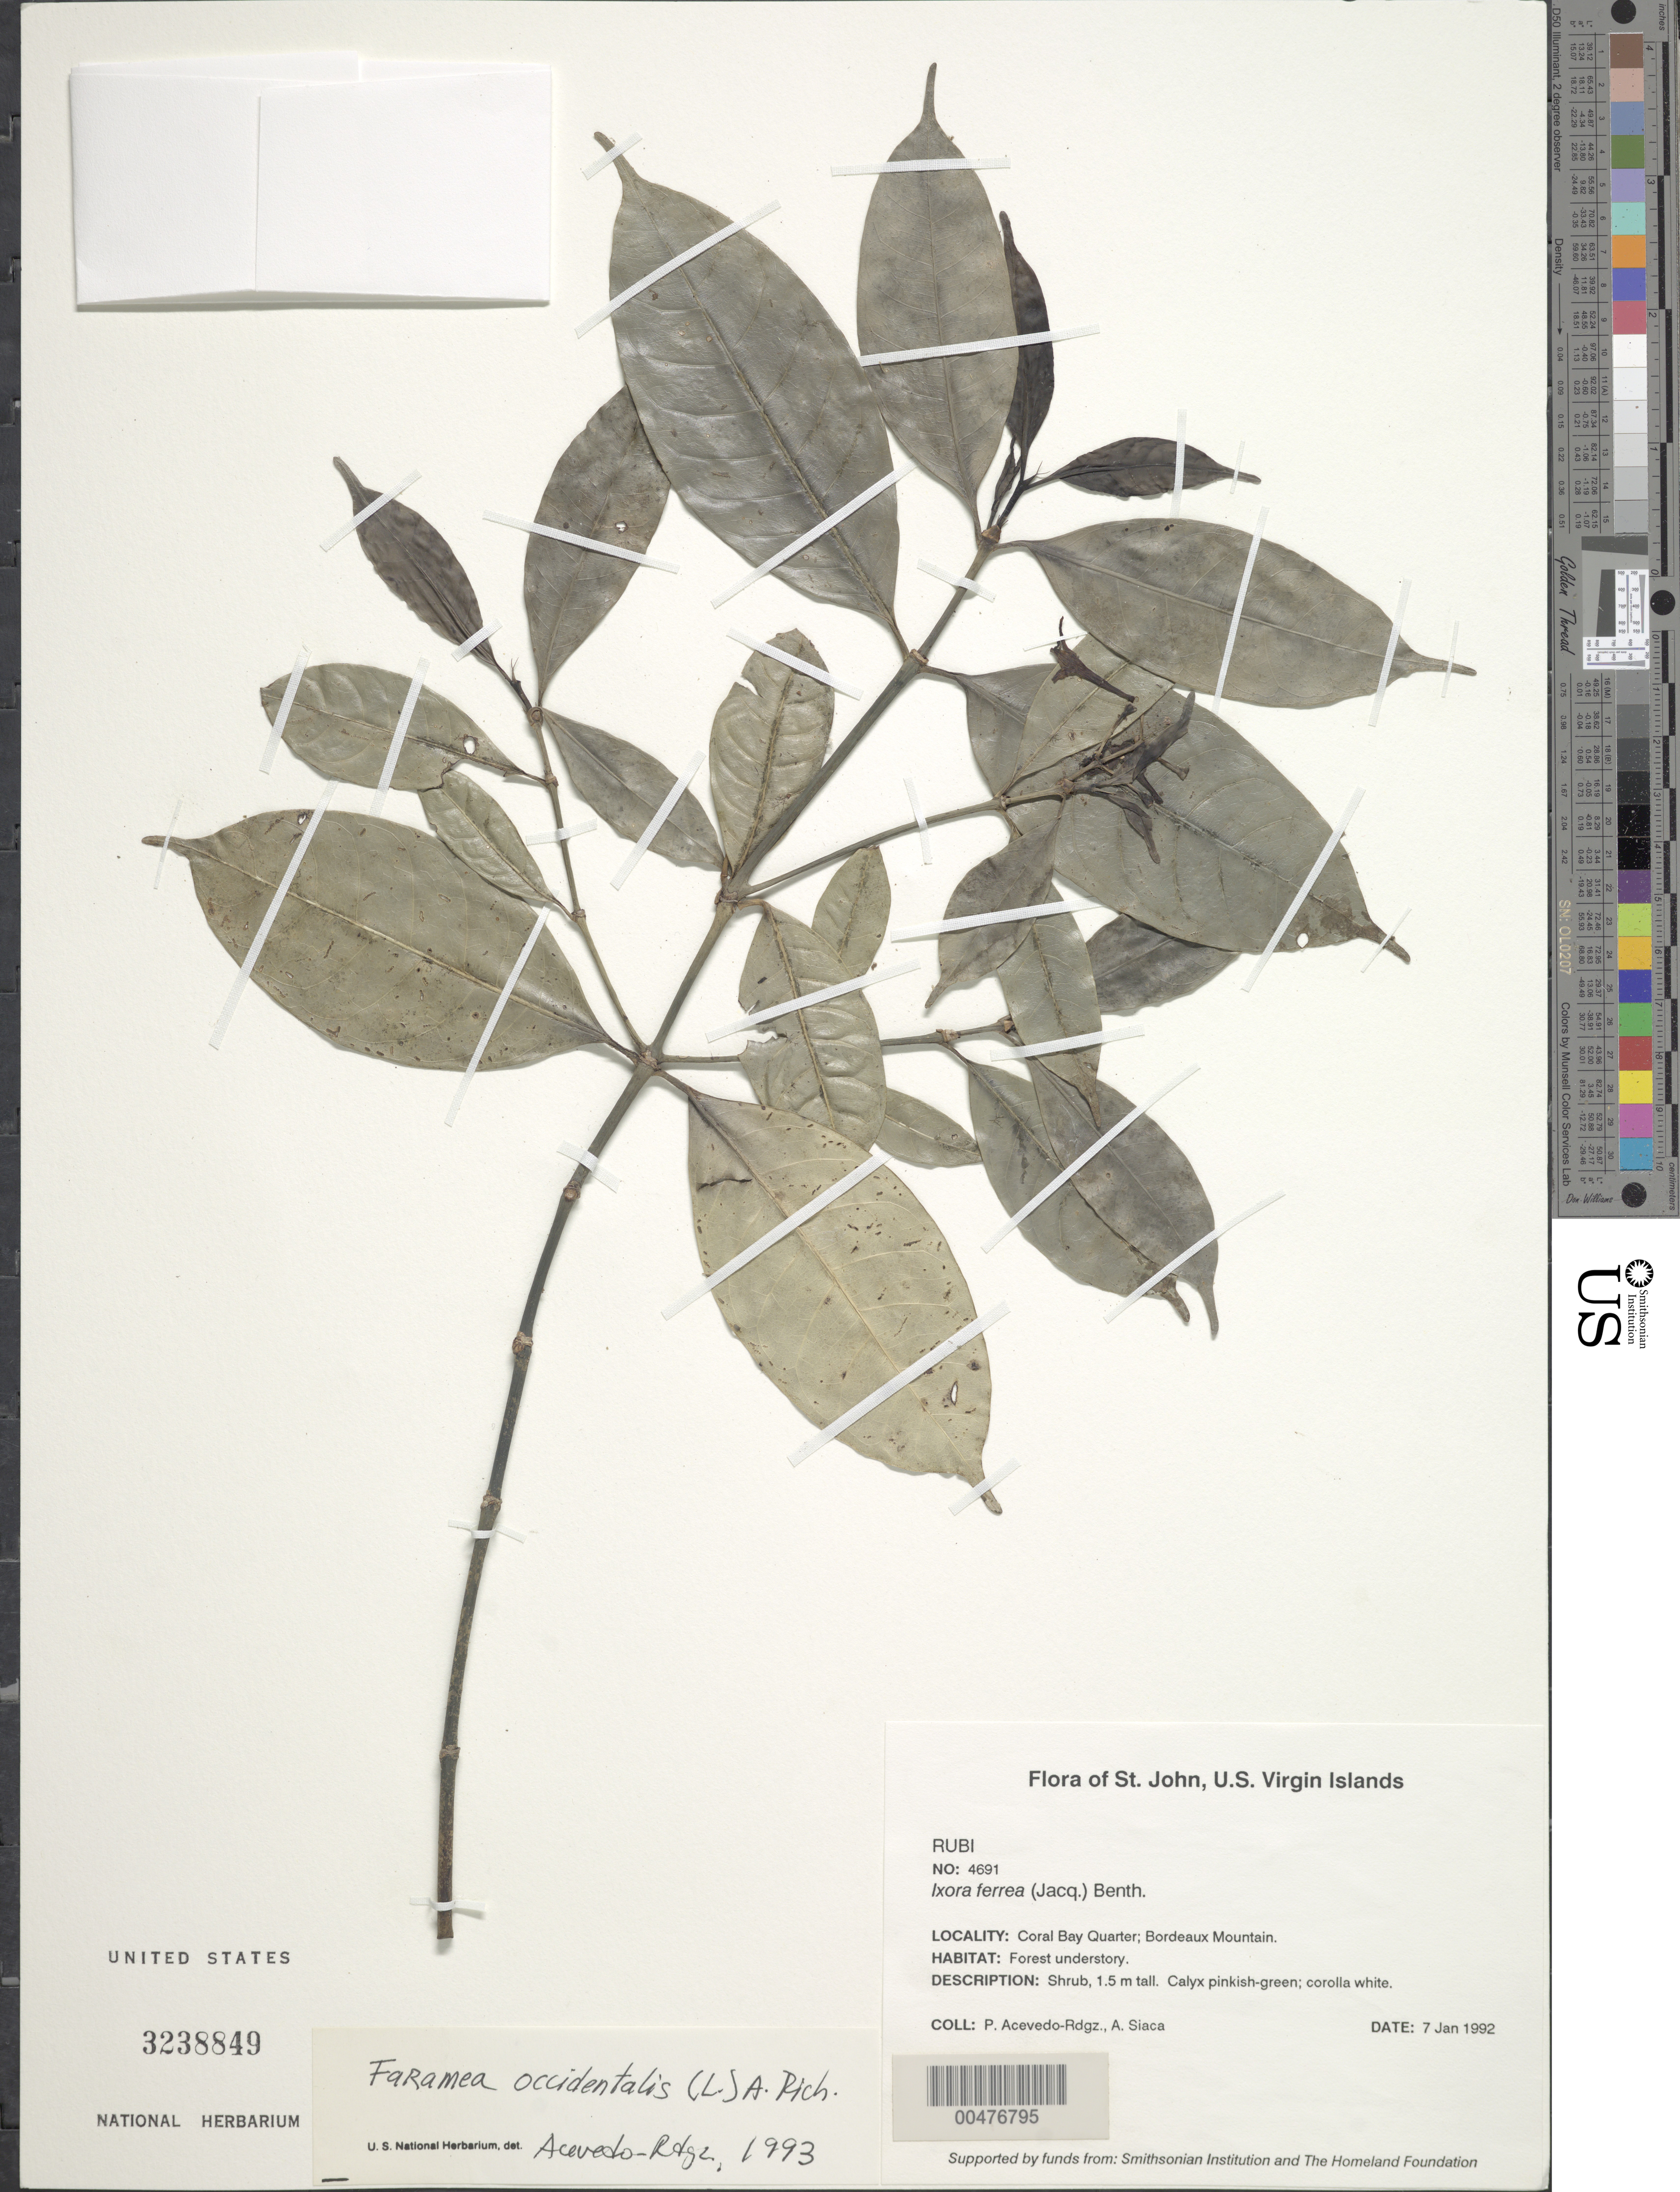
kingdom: Plantae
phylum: Tracheophyta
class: Magnoliopsida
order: Gentianales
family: Rubiaceae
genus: Faramea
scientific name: Faramea occidentalis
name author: (L.) A. Rich.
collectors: P. Acevedo-Rodr. & A. Siaca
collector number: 4691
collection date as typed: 07 Jan 1992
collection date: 1992-01-07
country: U.S. Virgin Islands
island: St. John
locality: Coral Bay Quarter; Bordeaux Mountain.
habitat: Forest understory.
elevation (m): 300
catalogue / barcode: US 3238849